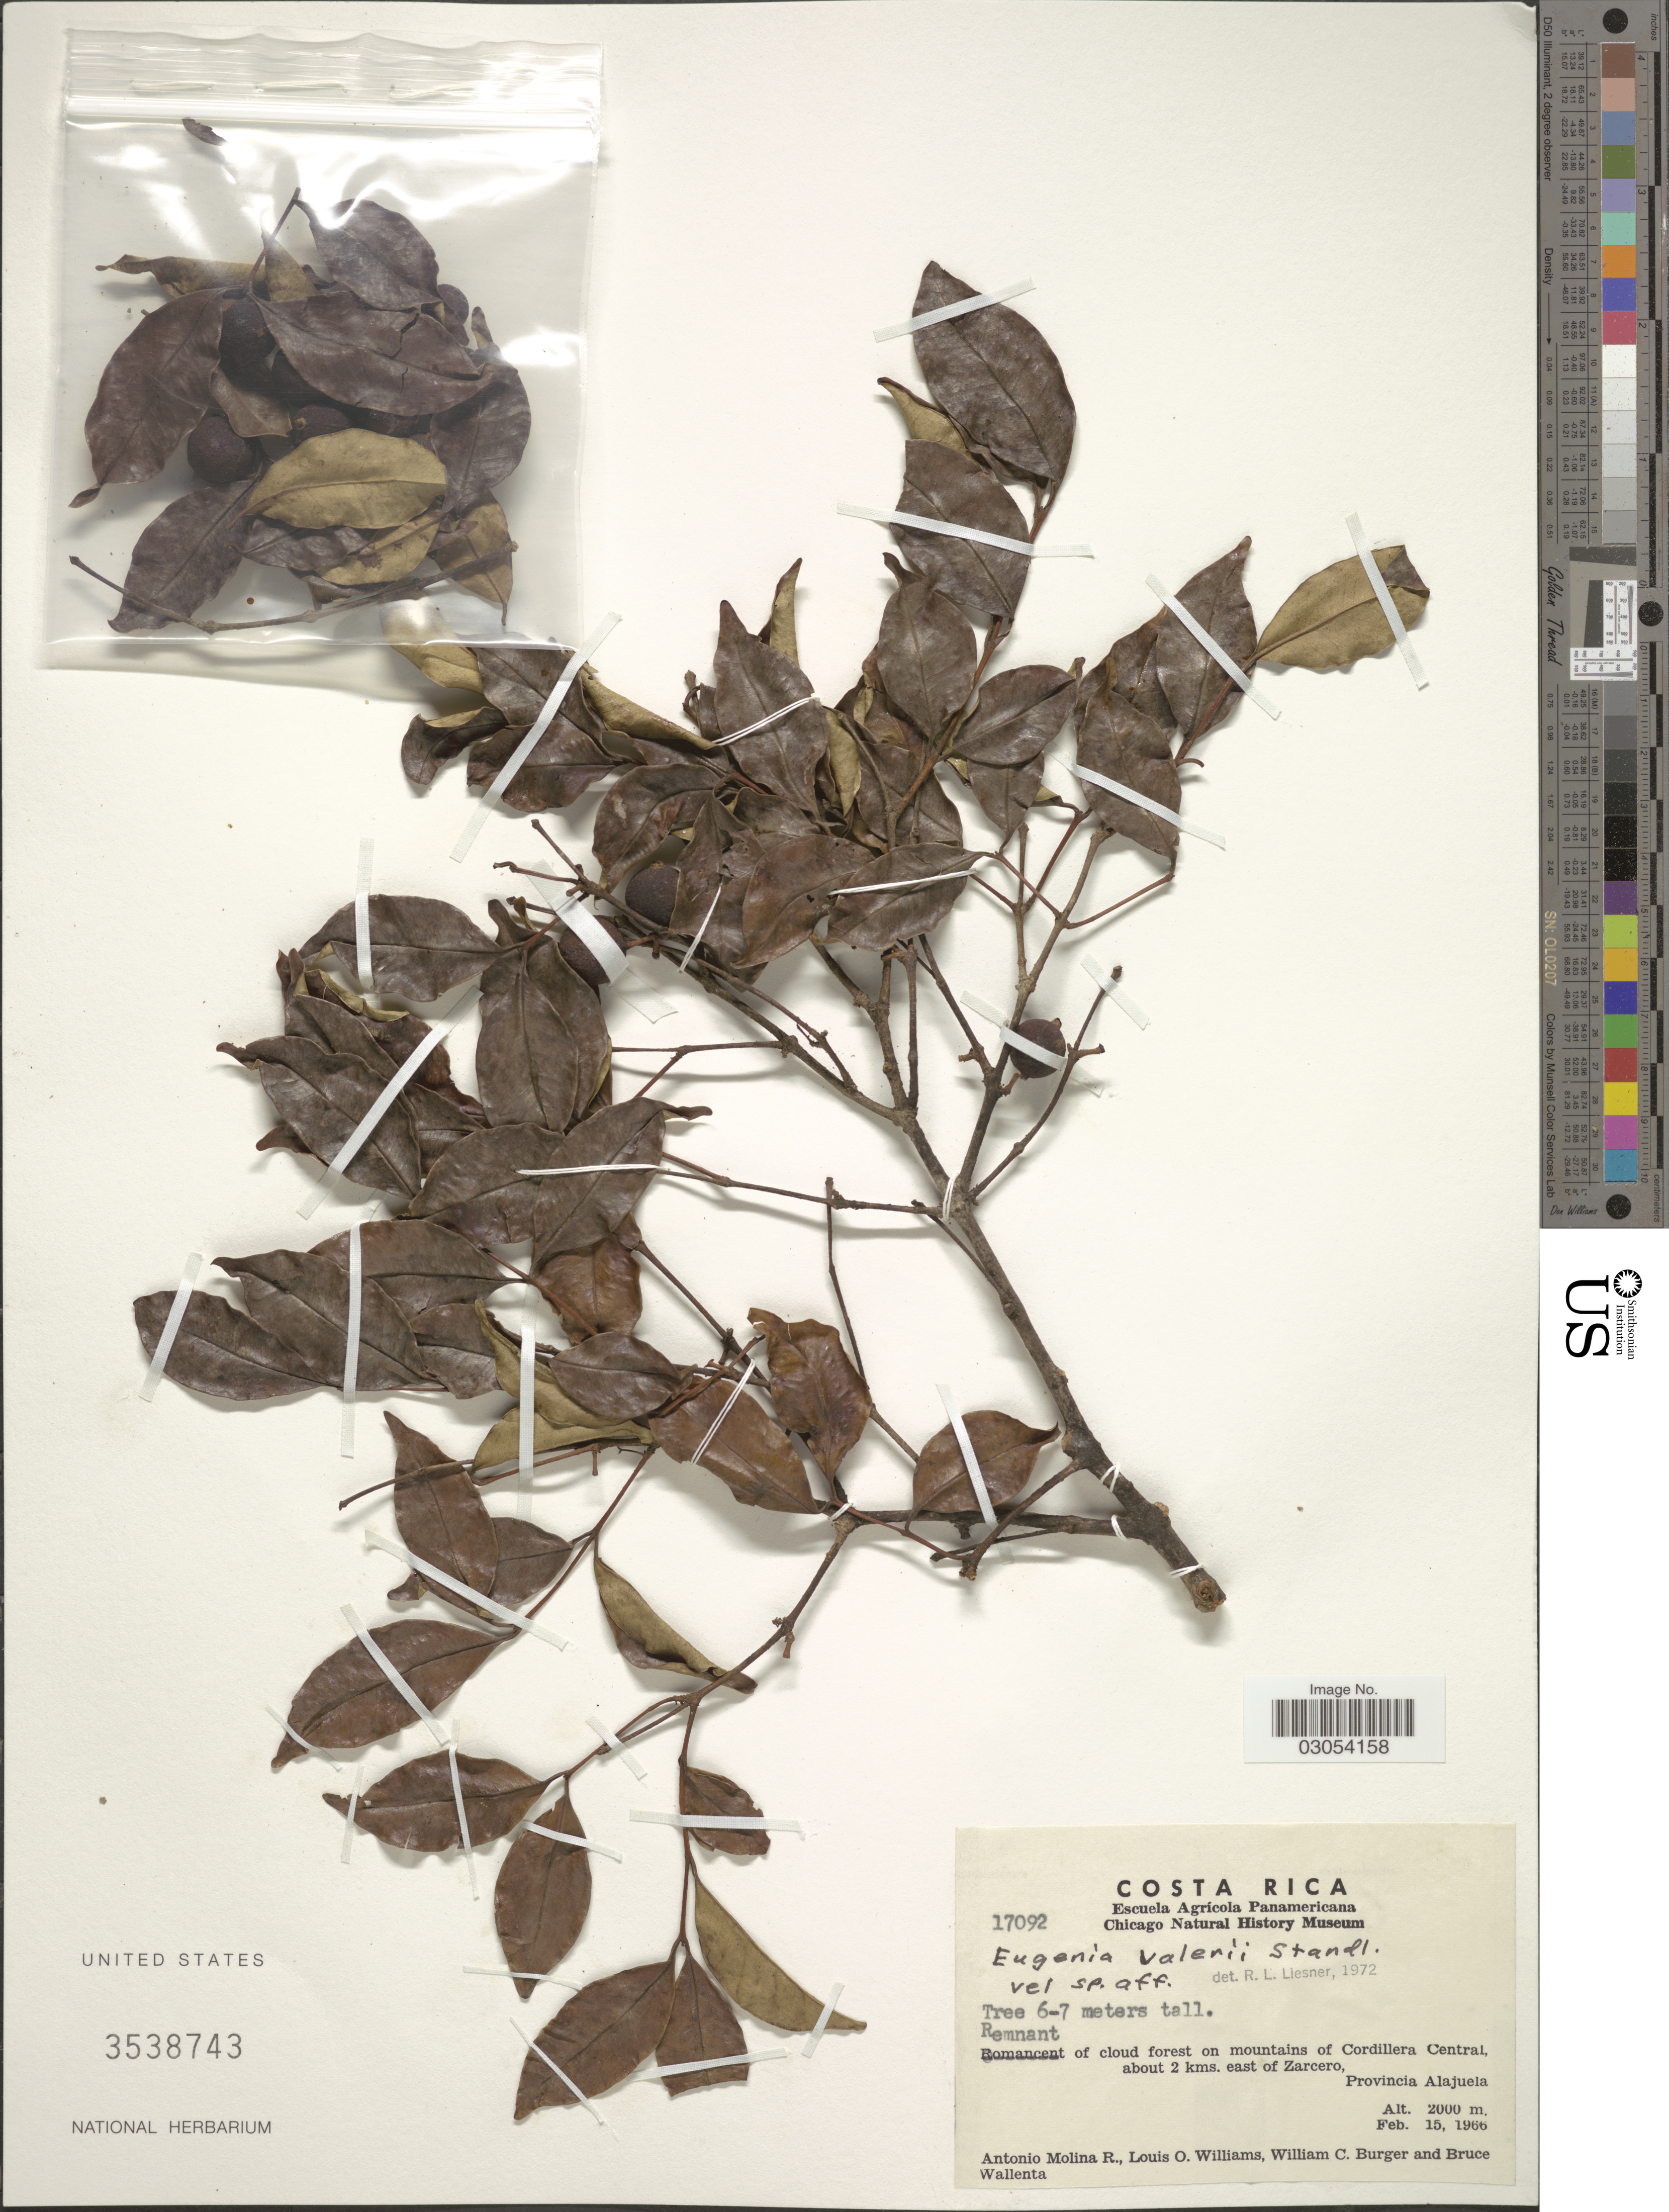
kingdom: Plantae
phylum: Tracheophyta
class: Magnoliopsida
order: Myrtales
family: Myrtaceae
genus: Eugenia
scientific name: Eugenia valerii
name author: Standl.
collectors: A. Molina R., L. O. Williams, W. Burger & B. Wallenta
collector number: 17092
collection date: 1966-02-15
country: Costa Rica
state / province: Alajuela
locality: Remnant of cloud forest on mountains of Cordillera Central, about 2 kms. east of Zarcero.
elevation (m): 2000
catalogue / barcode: US 3538743